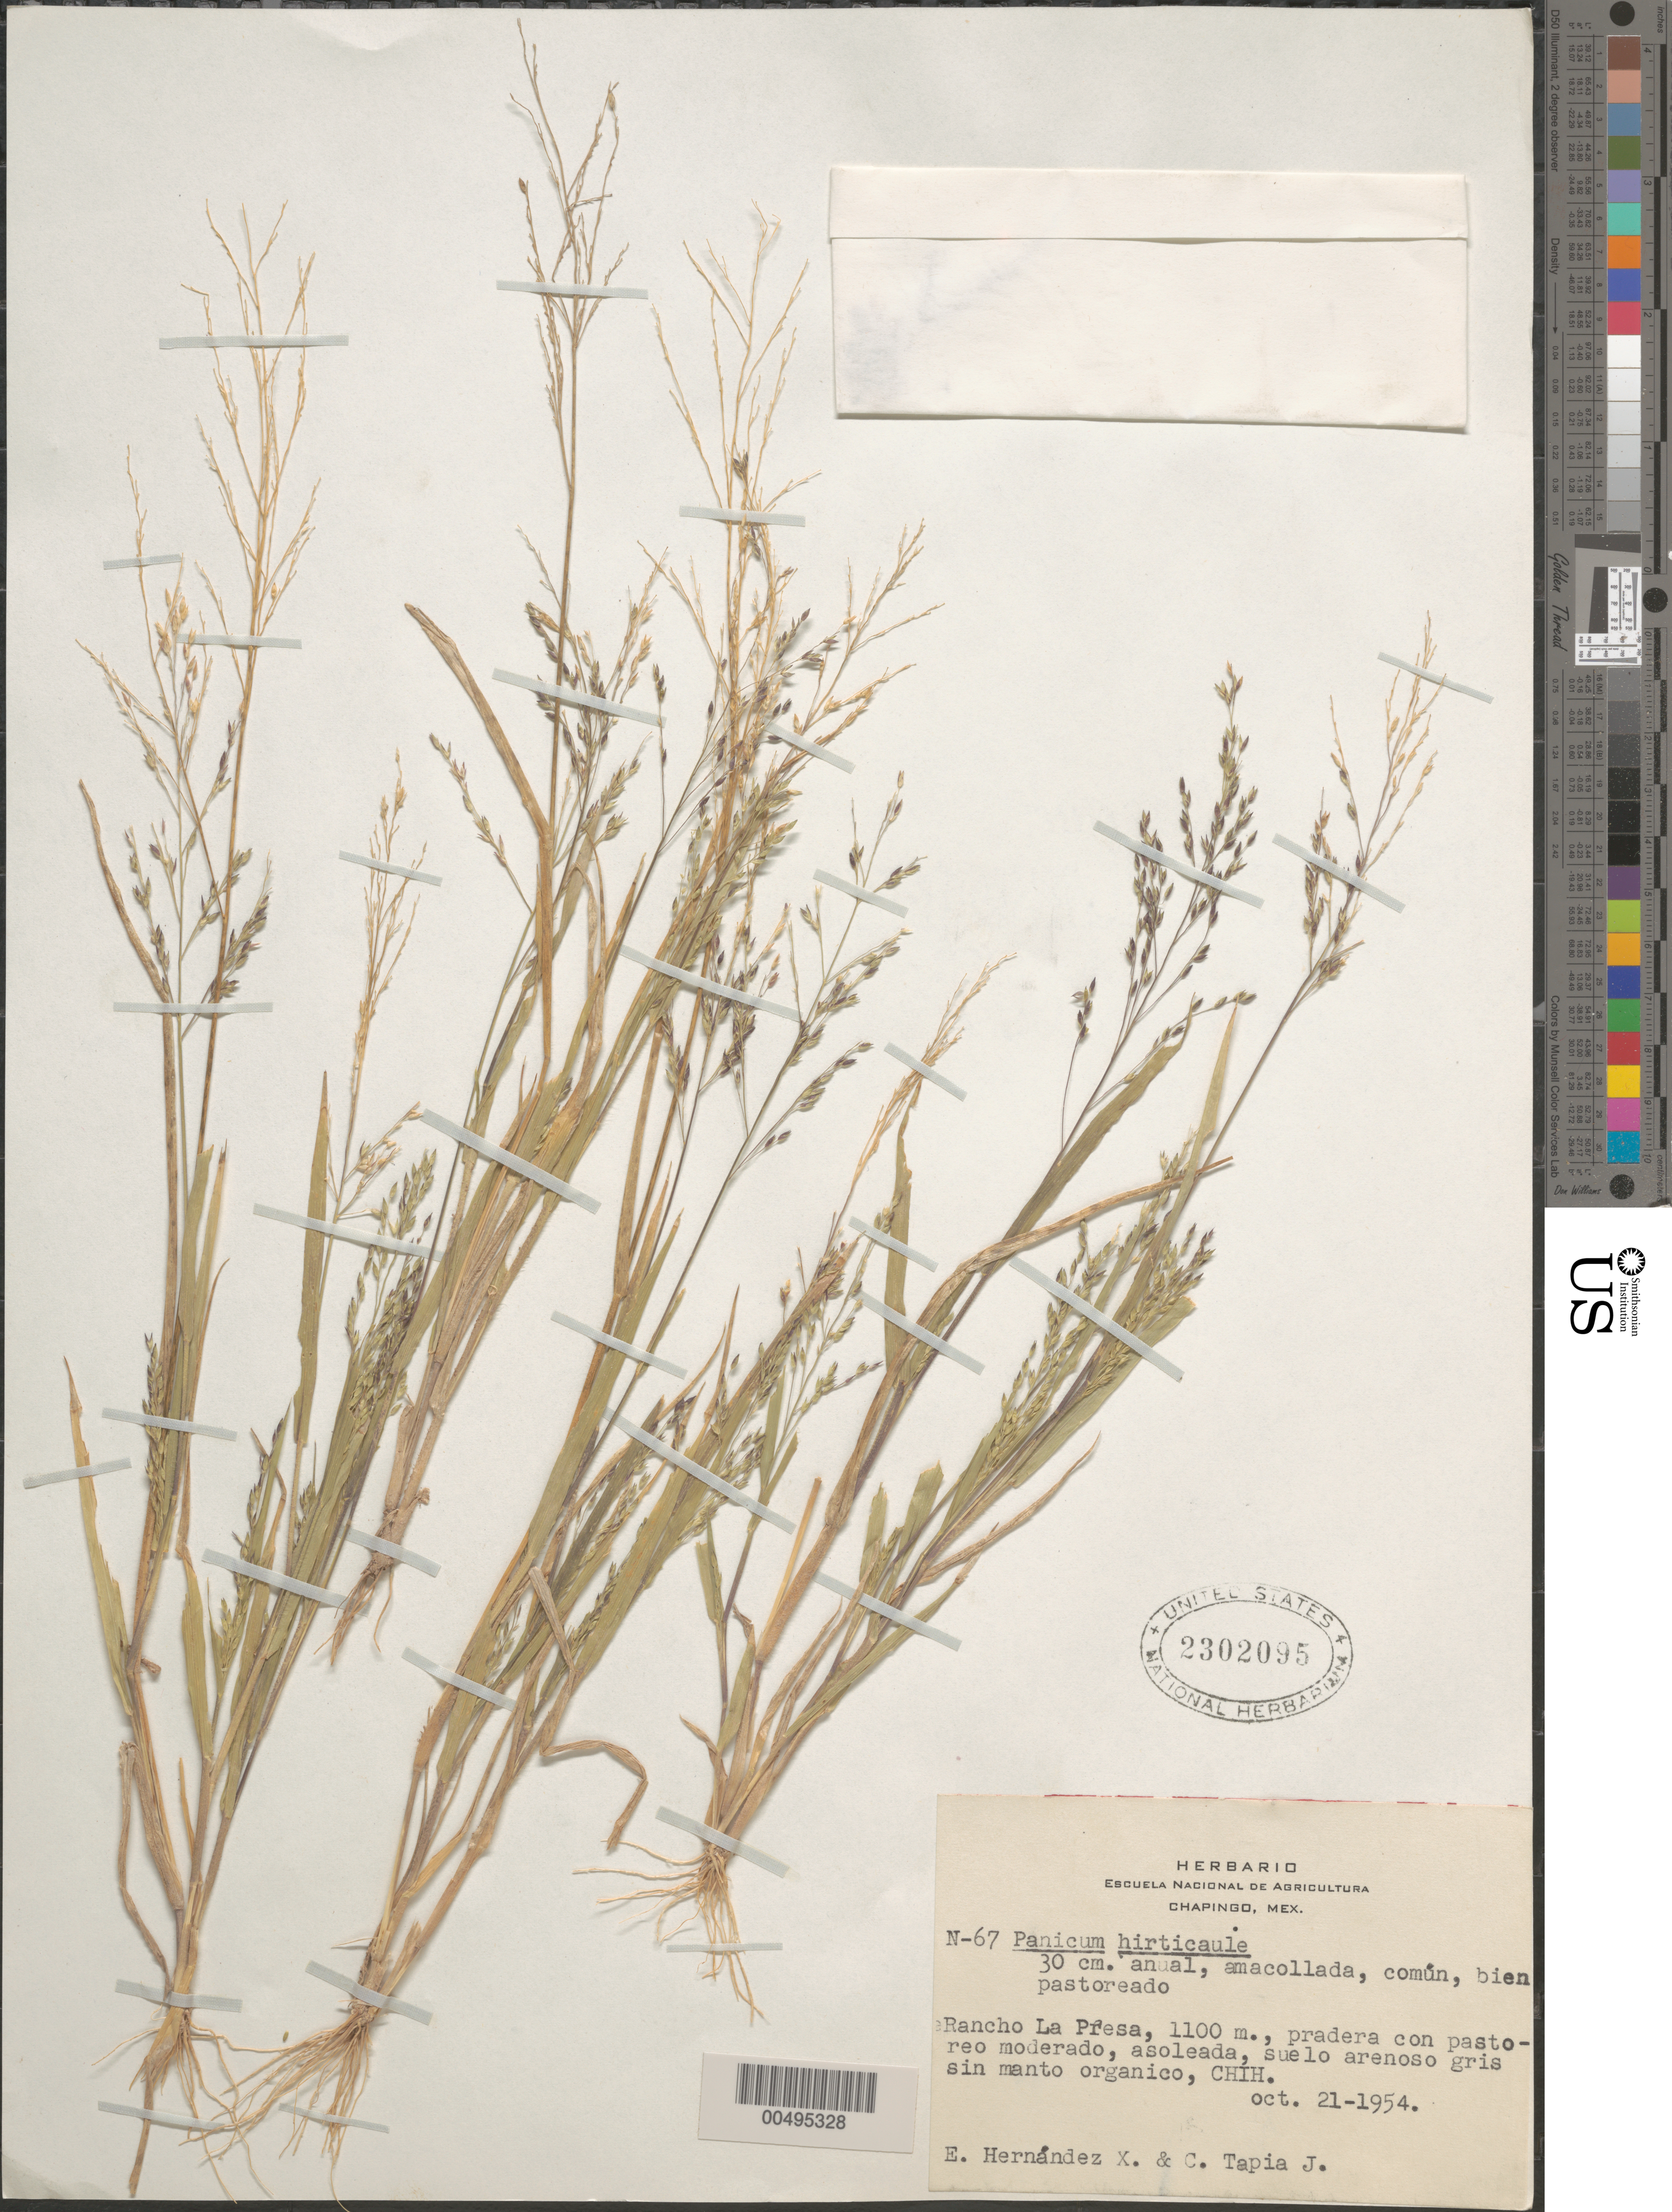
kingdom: Plantae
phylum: Tracheophyta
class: Liliopsida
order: Poales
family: Poaceae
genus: Panicum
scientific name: Panicum hirticaule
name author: J. Presl in C. Presl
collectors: E. I. Hernández-X. & C. Tapia-J.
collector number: N-67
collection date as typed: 21 Oct 1954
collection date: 1954-10-21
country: Mexico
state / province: Chihuahua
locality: Rancho La Presa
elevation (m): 1100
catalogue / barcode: US 2302095